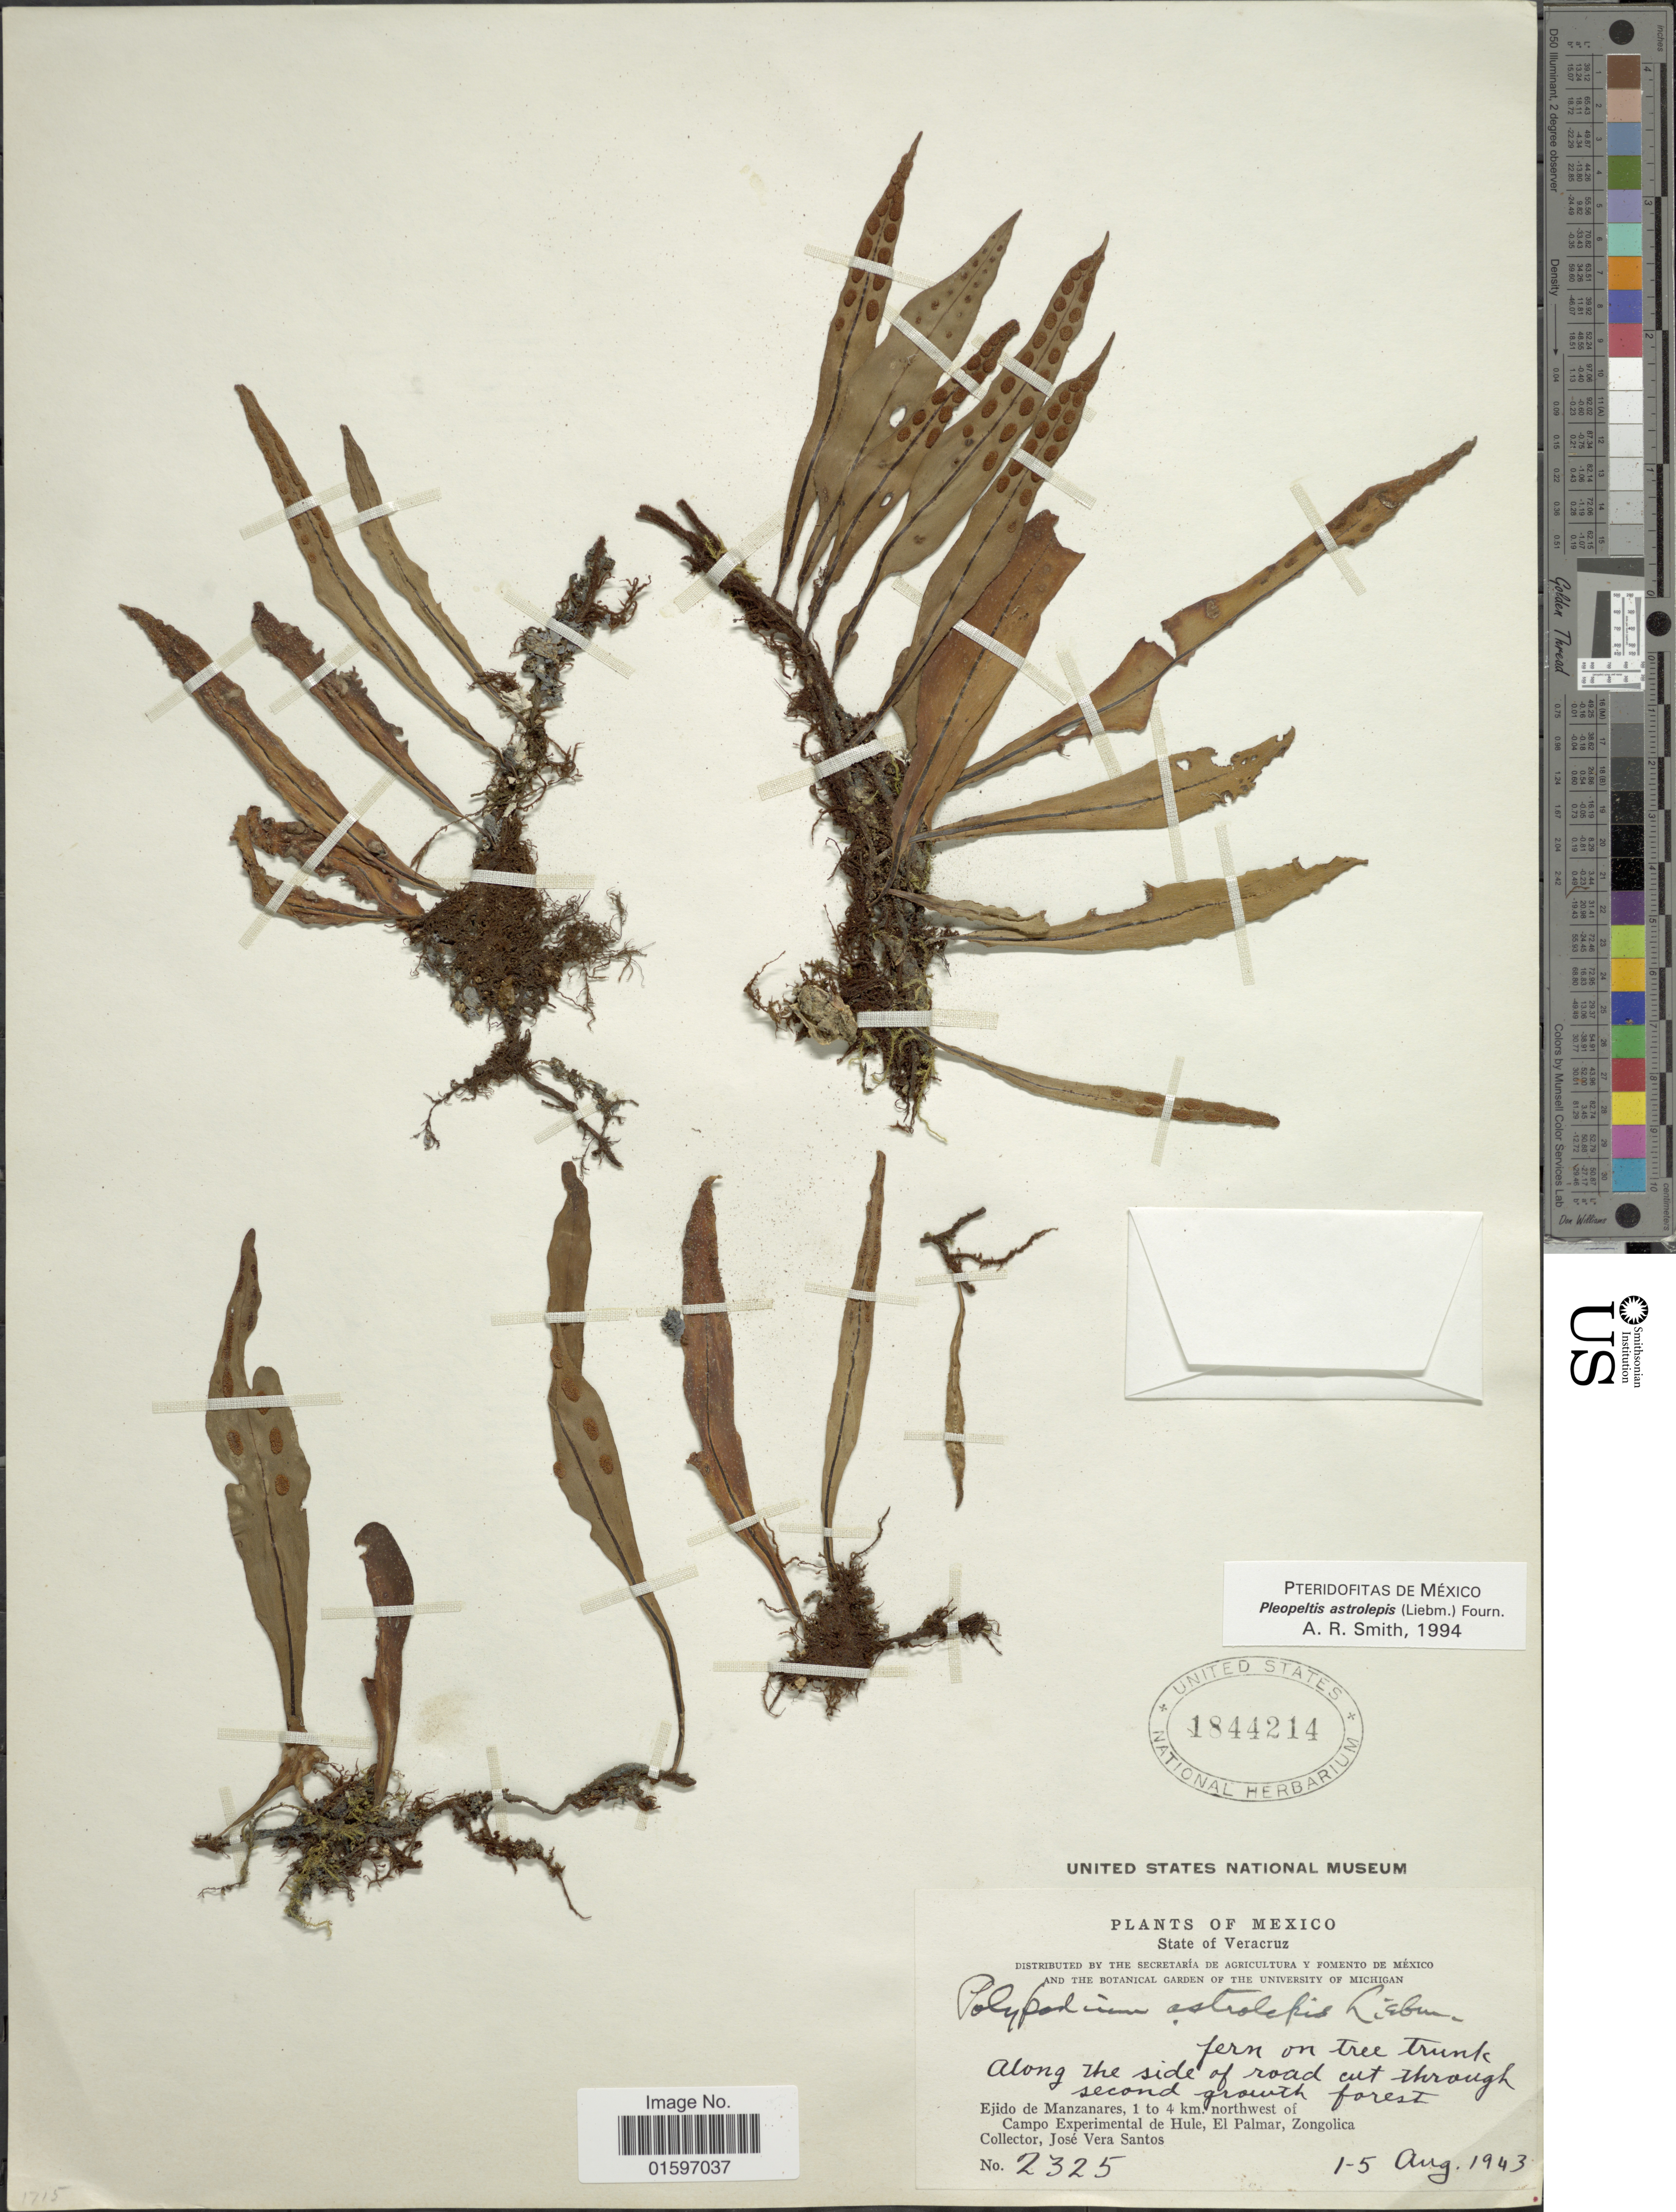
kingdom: Plantae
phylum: Tracheophyta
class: Polypodiopsida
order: Polypodiales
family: Polypodiaceae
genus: Pleopeltis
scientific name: Pleopeltis astrolepis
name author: (Liebm.) E. Fourn.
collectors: J. Santos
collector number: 2325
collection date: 1943-08-01/1943-08-05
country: Mexico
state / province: Veracruz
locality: Veracruz. Ejido de Manzanares, 1 to 4 km. northwest of Campo Experimental de Hule, El Palmar, Zongolica.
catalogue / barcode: US 1844214